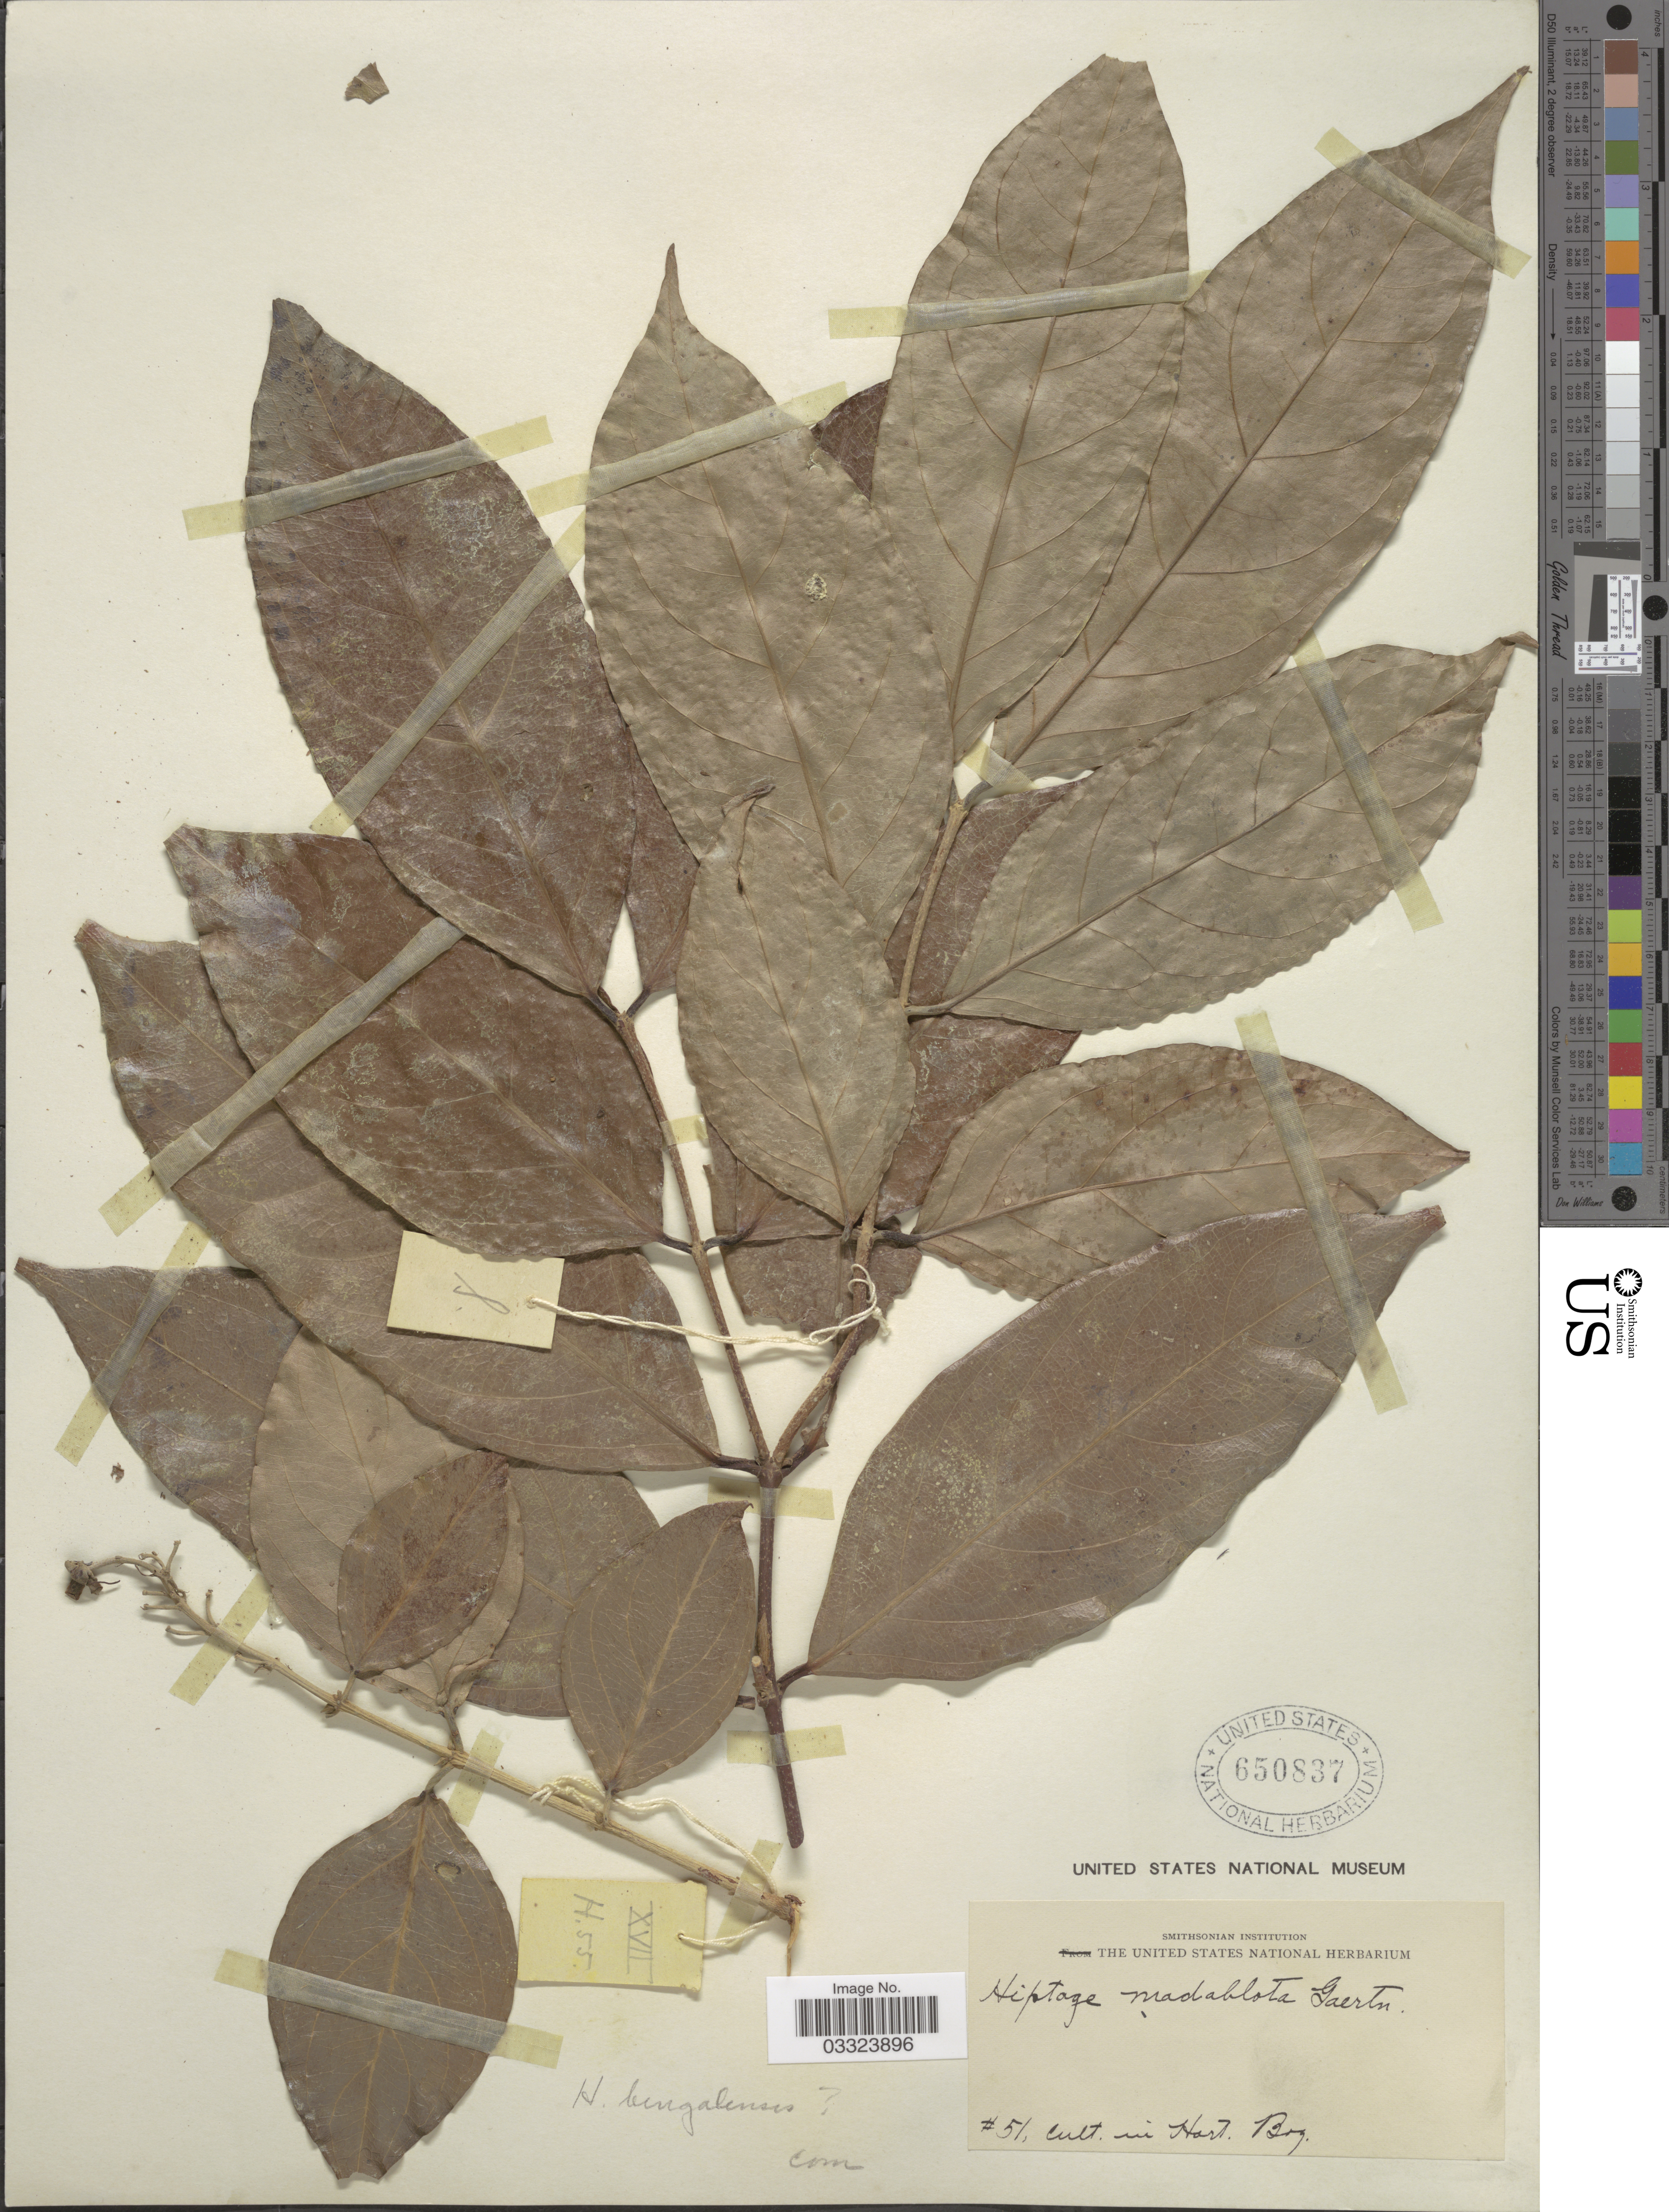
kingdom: Plantae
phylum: Tracheophyta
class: Magnoliopsida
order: Malpighiales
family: Malpighiaceae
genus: Hiptage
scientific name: Hiptage benghalensis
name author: (L.) Kurz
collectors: ex herb. United States National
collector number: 51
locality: Cult. in Hort. Bog.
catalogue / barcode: US 650837